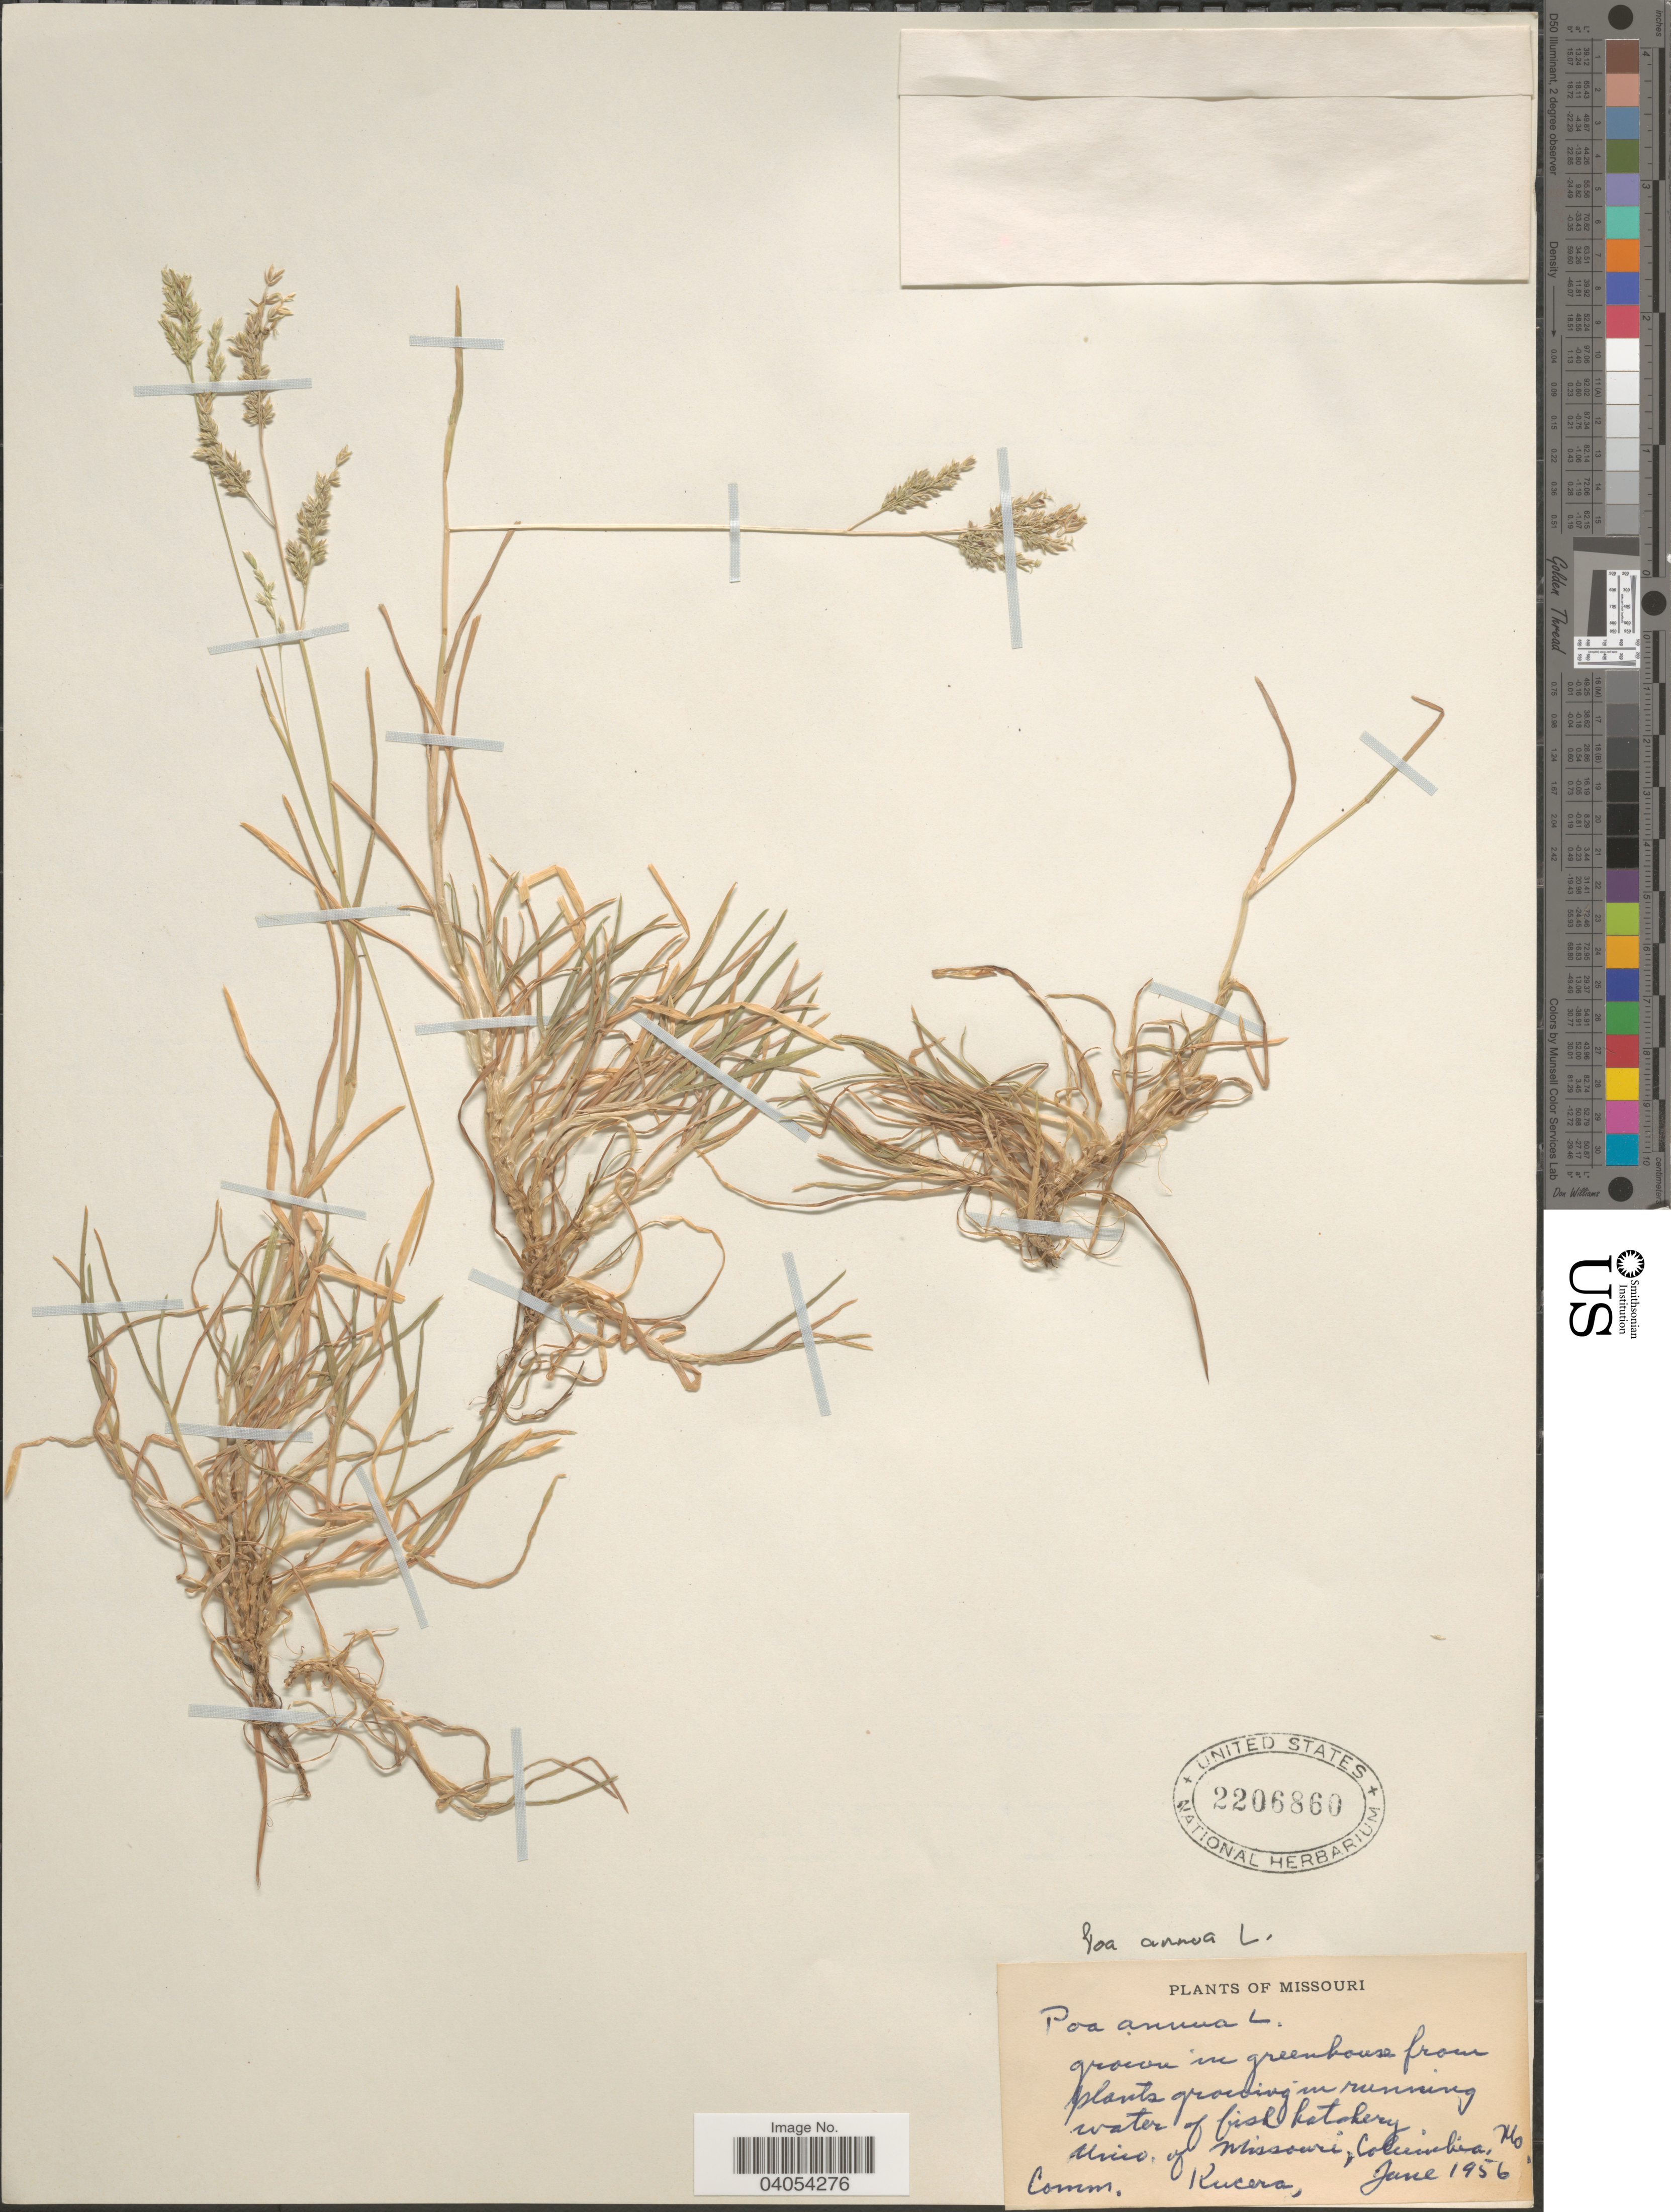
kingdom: Plantae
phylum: Tracheophyta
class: Liliopsida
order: Poales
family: Poaceae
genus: Poa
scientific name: Poa annua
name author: L.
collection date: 1956-06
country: United States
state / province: Missouri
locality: In greenhouse from plants growing in running water of fish hatchery. Univ. of Missouri, Columbia.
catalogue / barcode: US 2206860